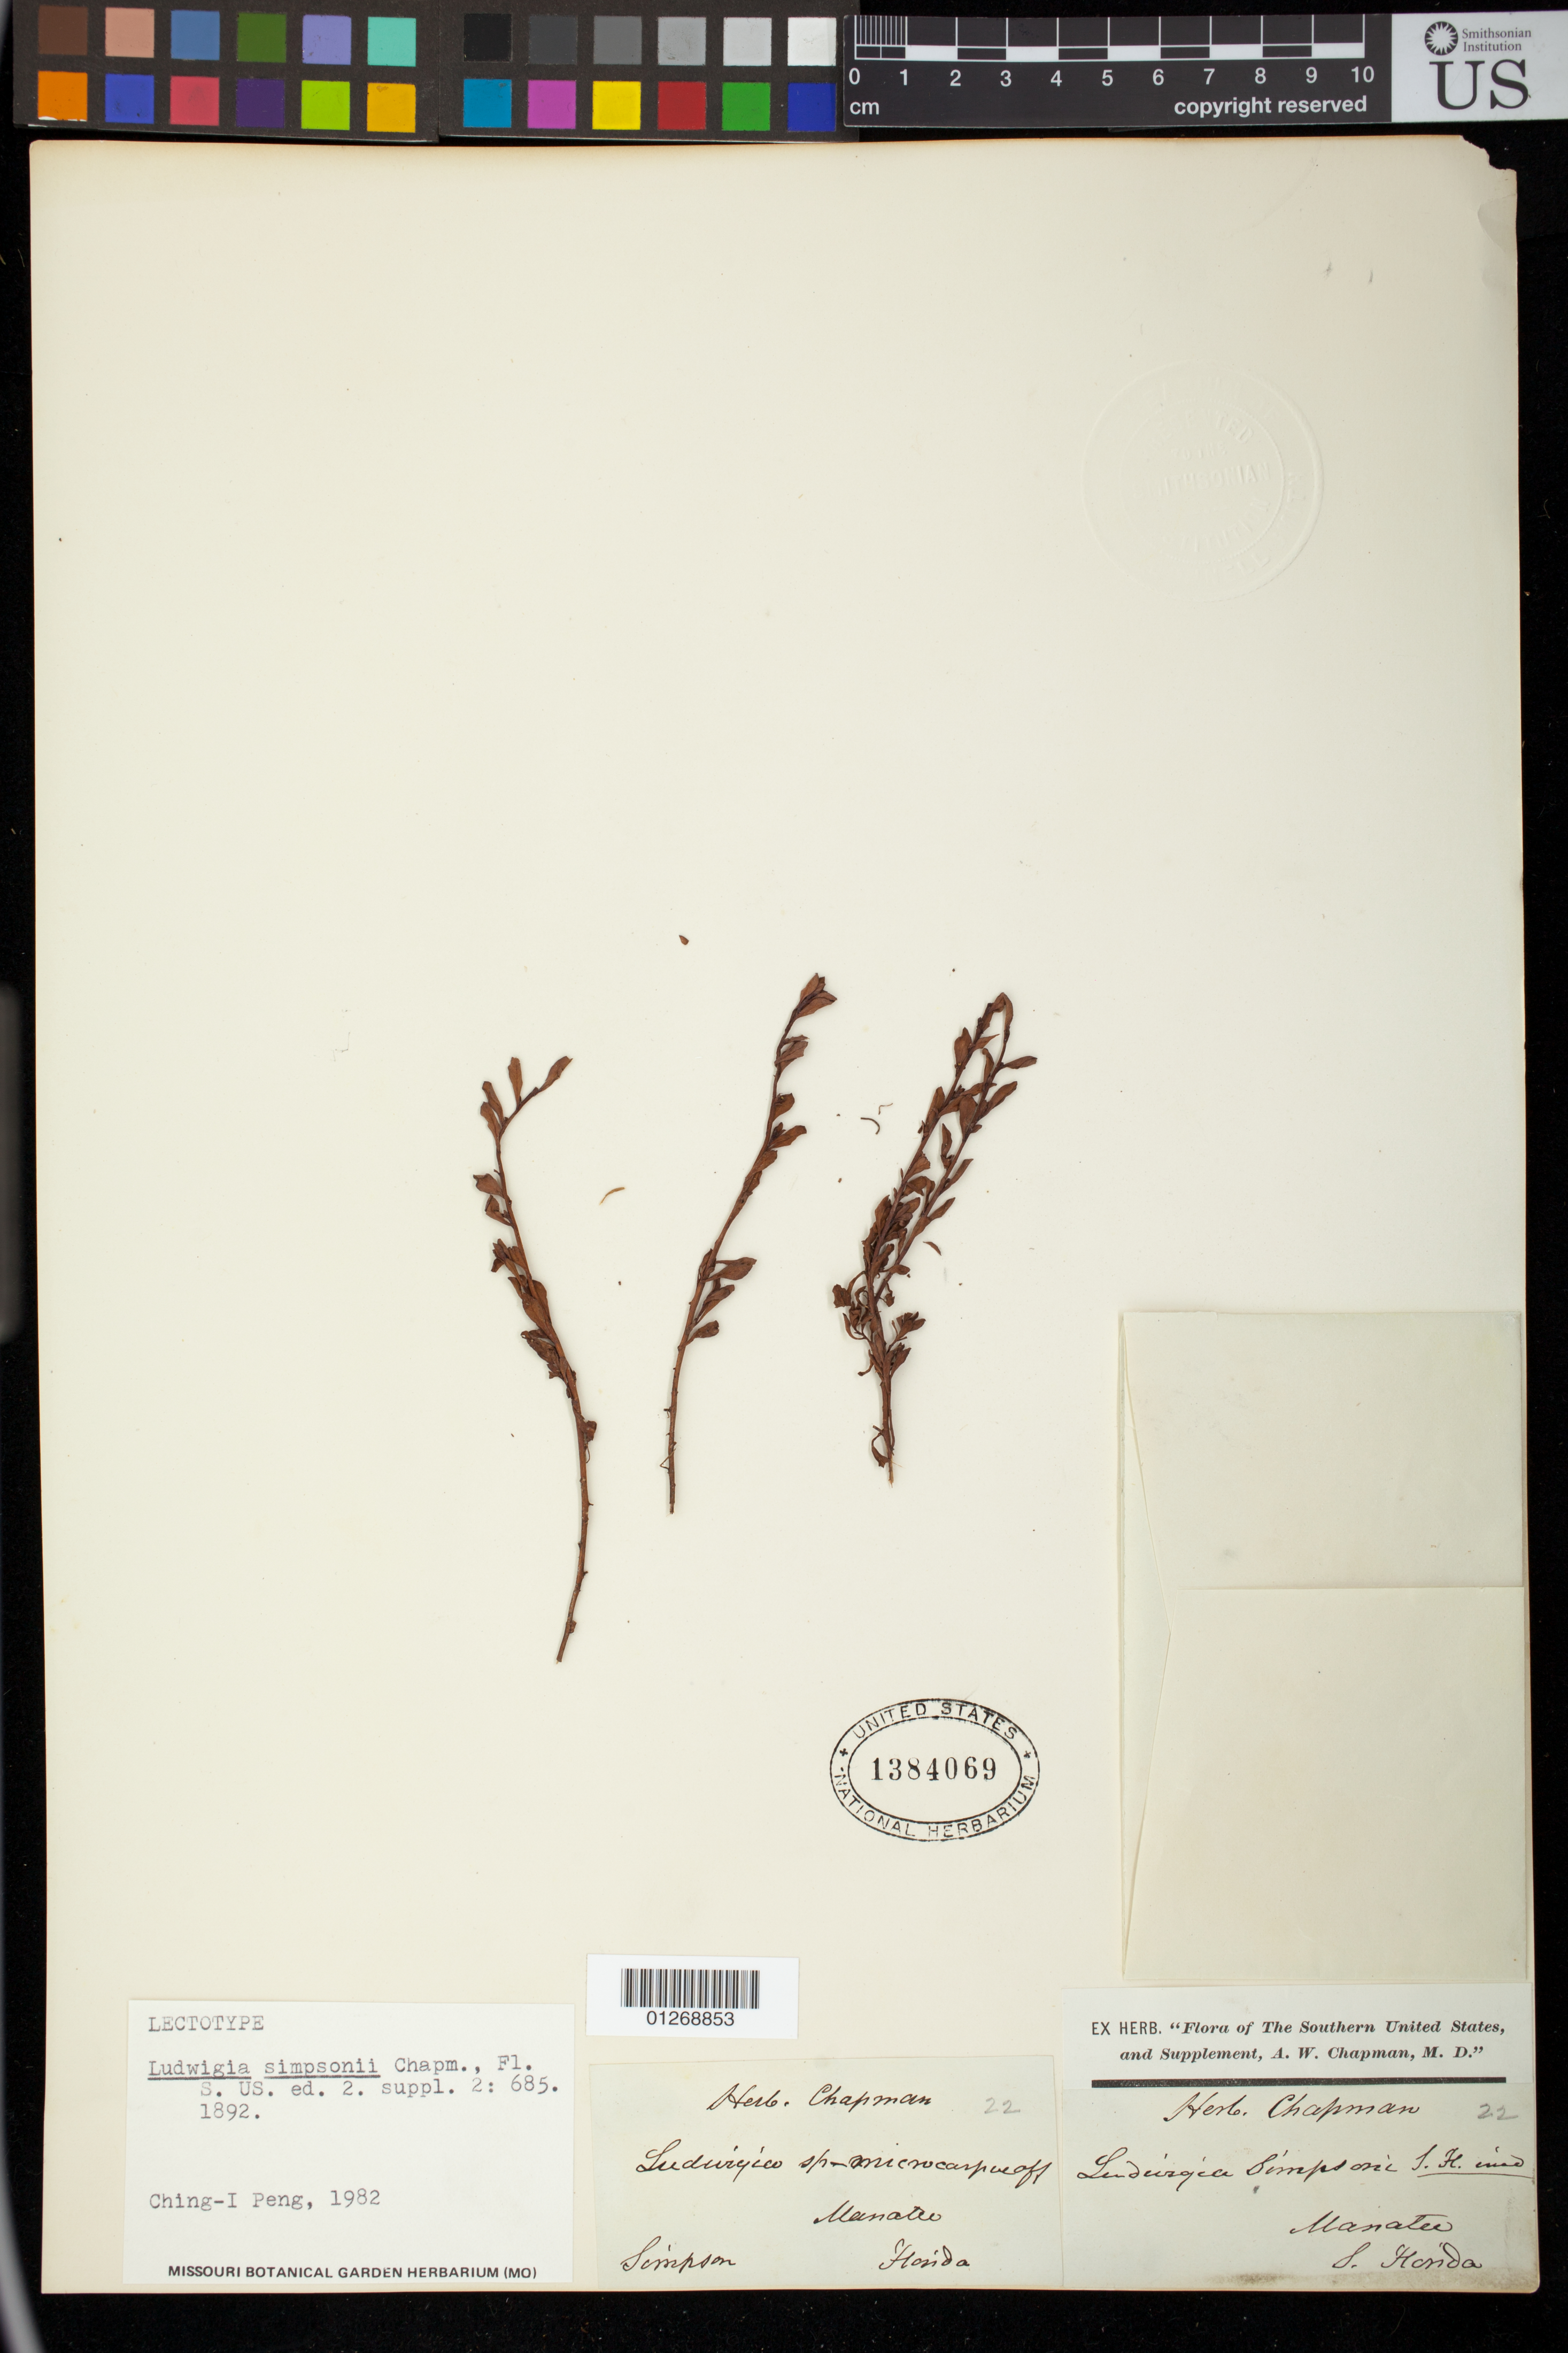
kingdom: Plantae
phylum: Tracheophyta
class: Magnoliopsida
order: Myrtales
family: Onagraceae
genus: Ludwigia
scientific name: Ludwigia simpsonii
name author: Chapm.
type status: Lectotype; Type Collection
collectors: A. W. Chapman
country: United States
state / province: Florida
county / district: Manatee County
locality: Manatee, S. Florida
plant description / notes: Effectively lectotypified by Peng (1989), citing USNH 1384069 by sheet number as "holotype" (but annotating as "lectotype"). 2 additional US sheets (USNH 967597, 968894) are cited as "isotypes" (both annotated "isolectotype") but are not clearly duplicates of the lectotype.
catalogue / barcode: US 1384069